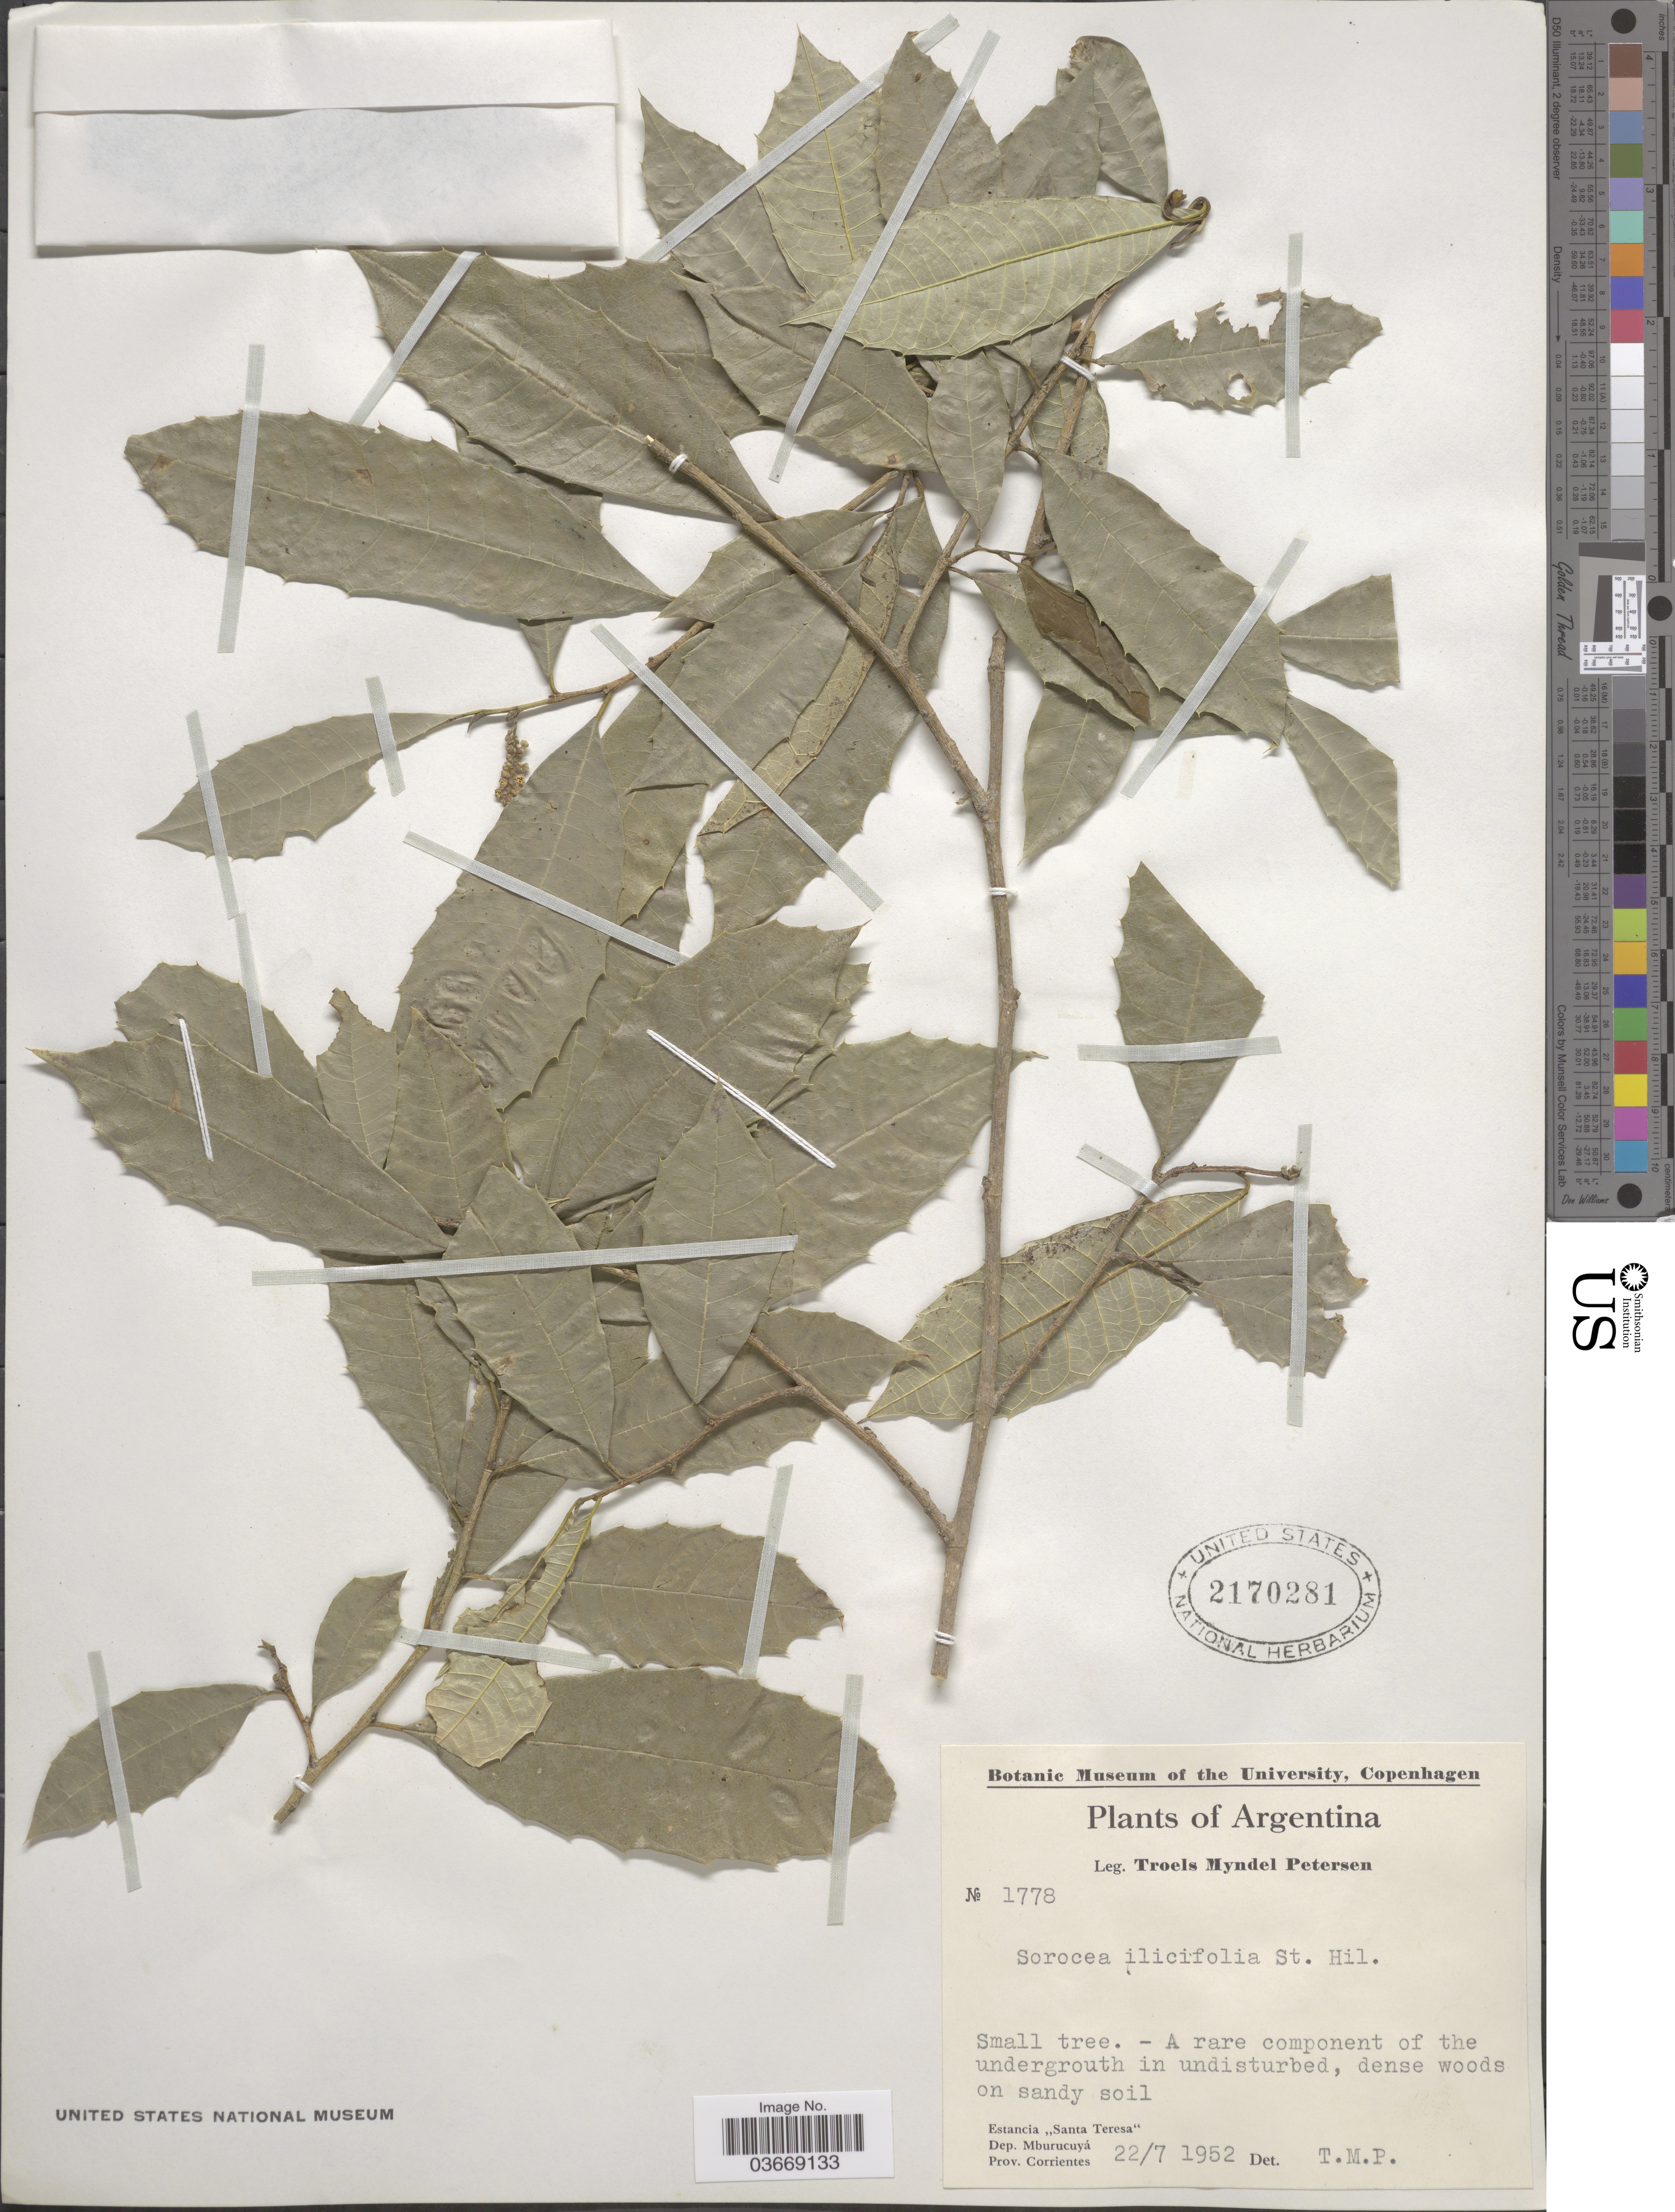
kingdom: Plantae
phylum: Tracheophyta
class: Magnoliopsida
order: Rosales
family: Moraceae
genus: Sorocea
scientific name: Sorocea ilicifolia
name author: Miq.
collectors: T. M. Petersen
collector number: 1778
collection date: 1952-07-22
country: Argentina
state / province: Corrientes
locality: Estancia "Santa Teresa". Dep. Mburucuyá.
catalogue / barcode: US 2170281